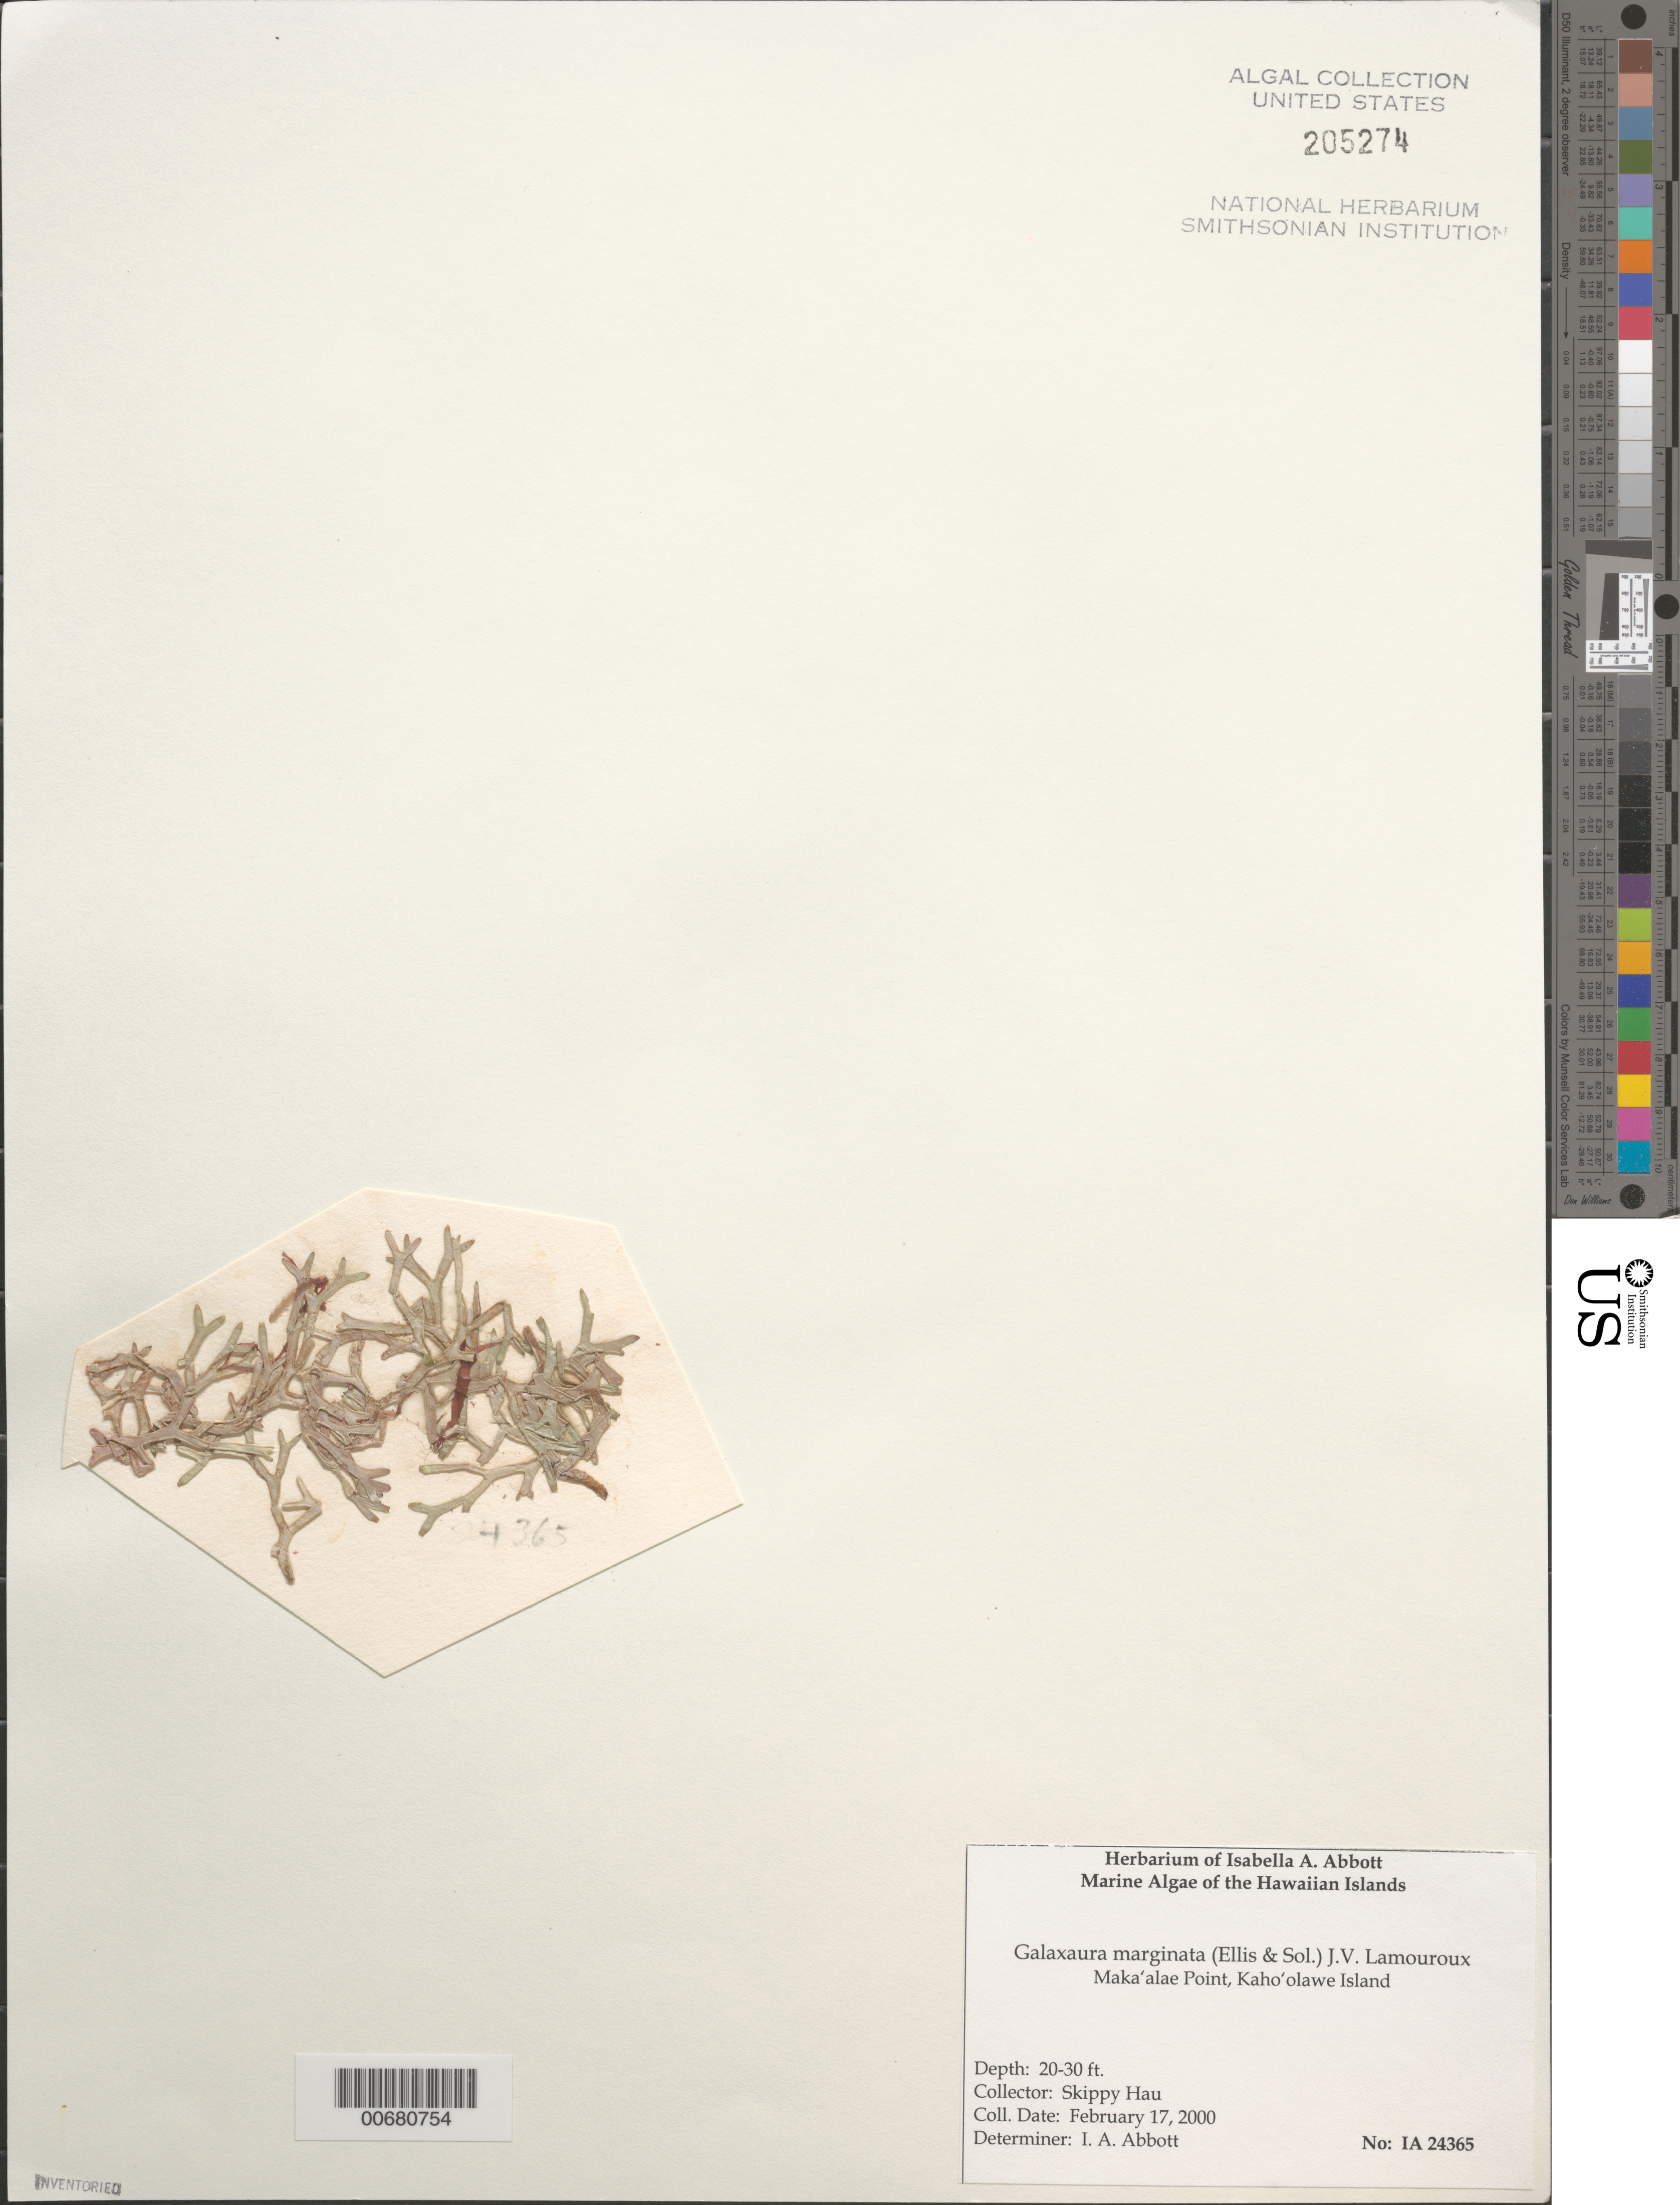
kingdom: Plantae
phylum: Rhodophyta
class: Florideophyceae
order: Nemaliales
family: Galaxauraceae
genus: Galaxaura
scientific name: Galaxaura marginata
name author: (J. Ellis & Sol.) J.V.Lamouroux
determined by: Abbott, Isabella A.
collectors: S. Hau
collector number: IAA 24365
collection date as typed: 17 Feb 2000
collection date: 2000-02-17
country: United States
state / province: Hawaii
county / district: Maui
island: Kaho'olawe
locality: Maka'alae Point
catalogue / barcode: US 205274